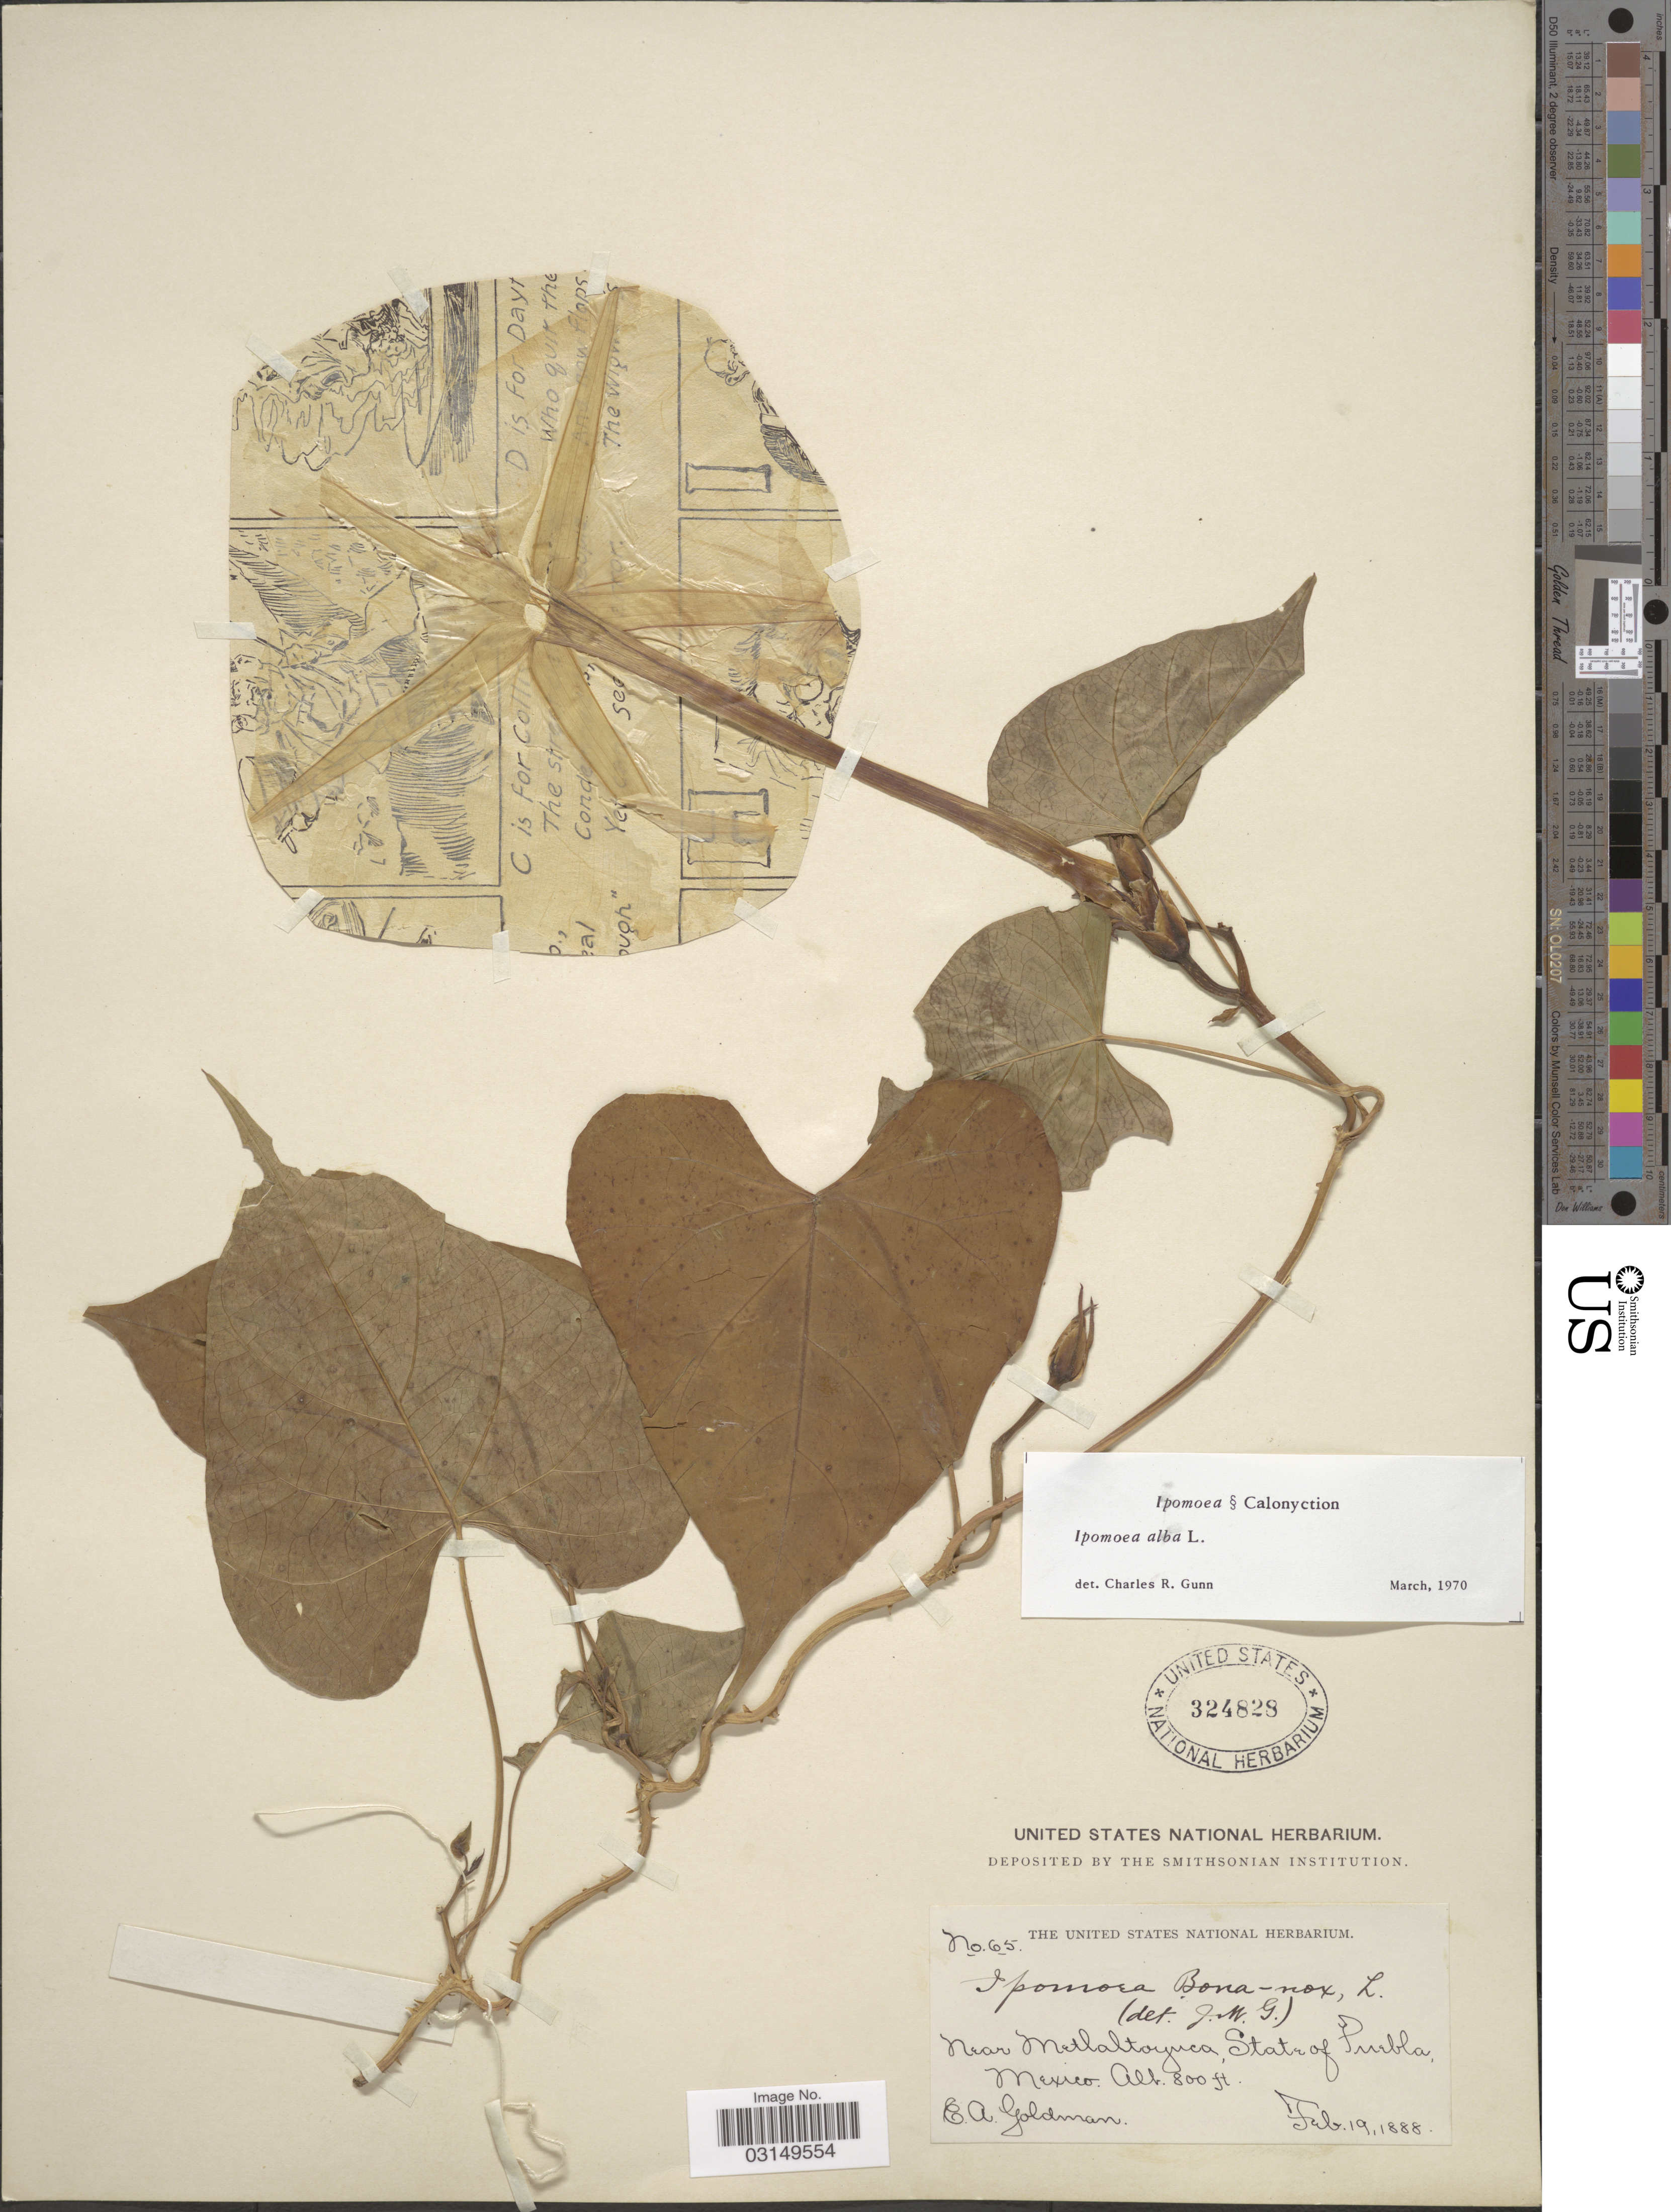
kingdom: Plantae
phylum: Tracheophyta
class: Magnoliopsida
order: Solanales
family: Convolvulaceae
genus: Ipomoea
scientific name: Ipomoea alba L.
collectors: E. A. Goldman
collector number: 65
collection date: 1888-02-19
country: Mexico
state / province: Puebla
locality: Near Metlaltoyuca.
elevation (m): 244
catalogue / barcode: US 324828